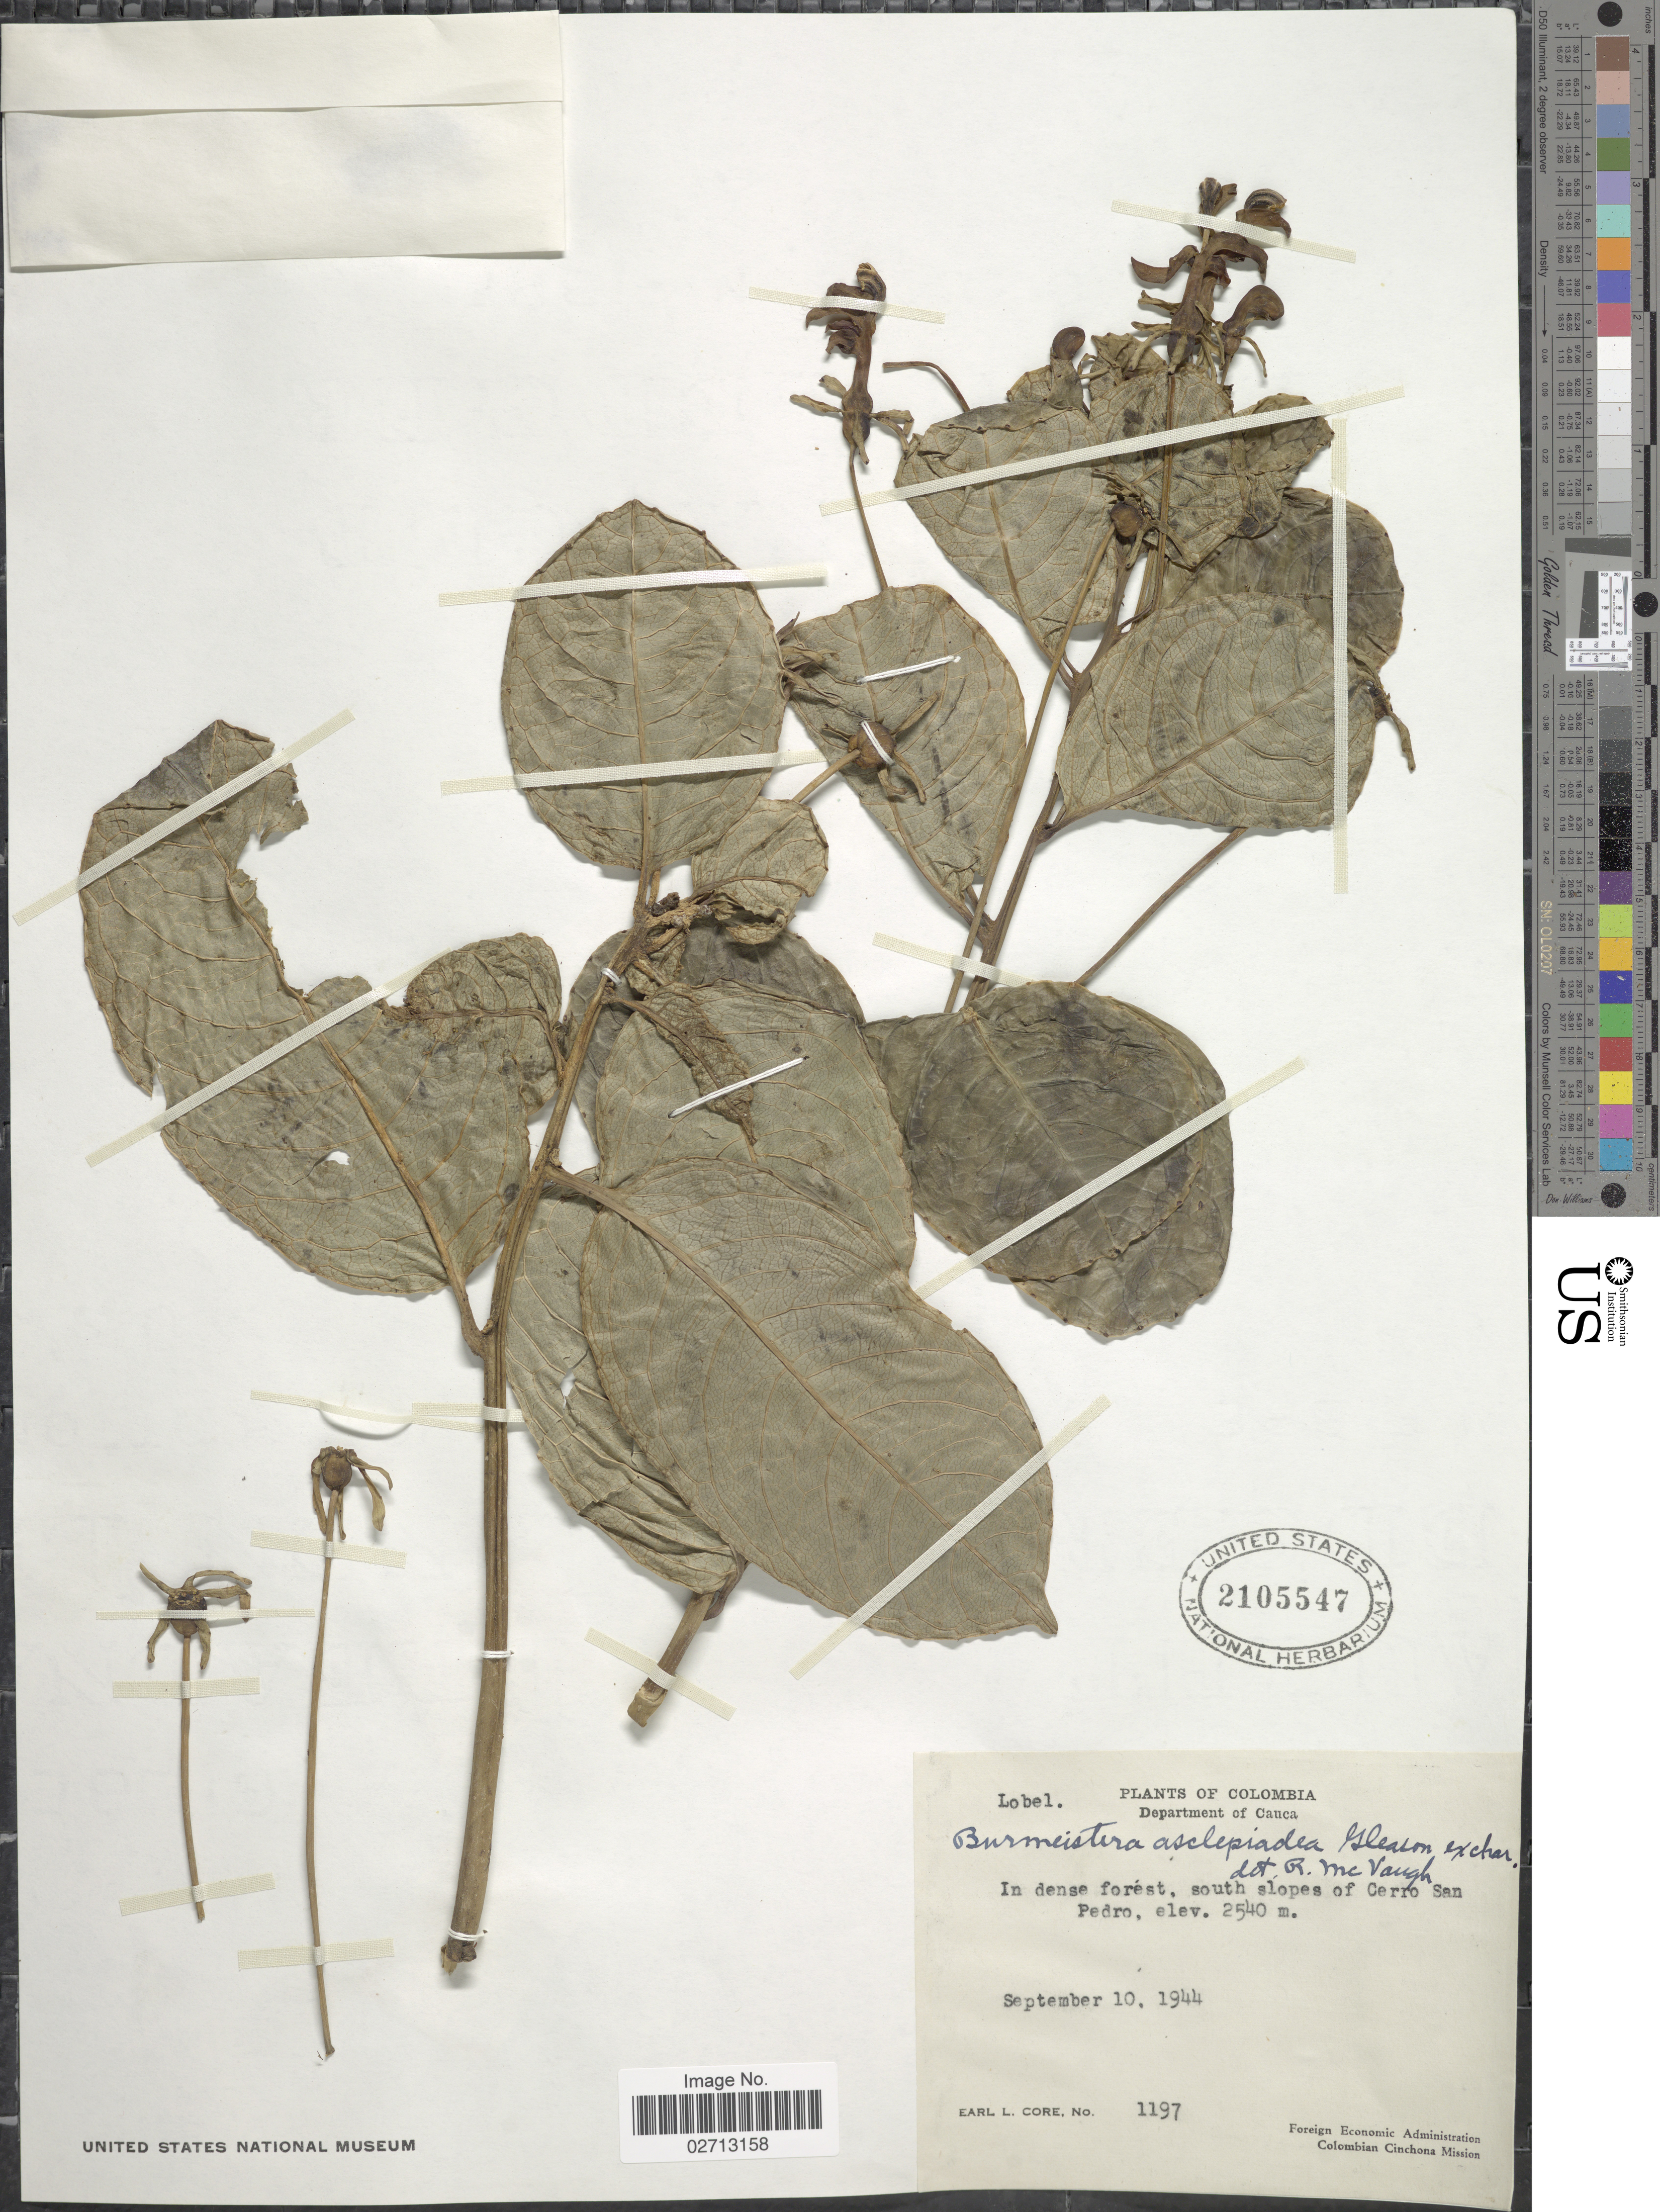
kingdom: Plantae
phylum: Tracheophyta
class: Magnoliopsida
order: Asterales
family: Campanulaceae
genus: Burmeistera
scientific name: Burmeistera asclepiadea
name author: Gleason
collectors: E. L. Core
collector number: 1197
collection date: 1944-09-10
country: Colombia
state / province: Cauca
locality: Department of Cauca. In dense forest, south slopes of Cerro San Pedro.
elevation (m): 2540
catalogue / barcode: US 2105547